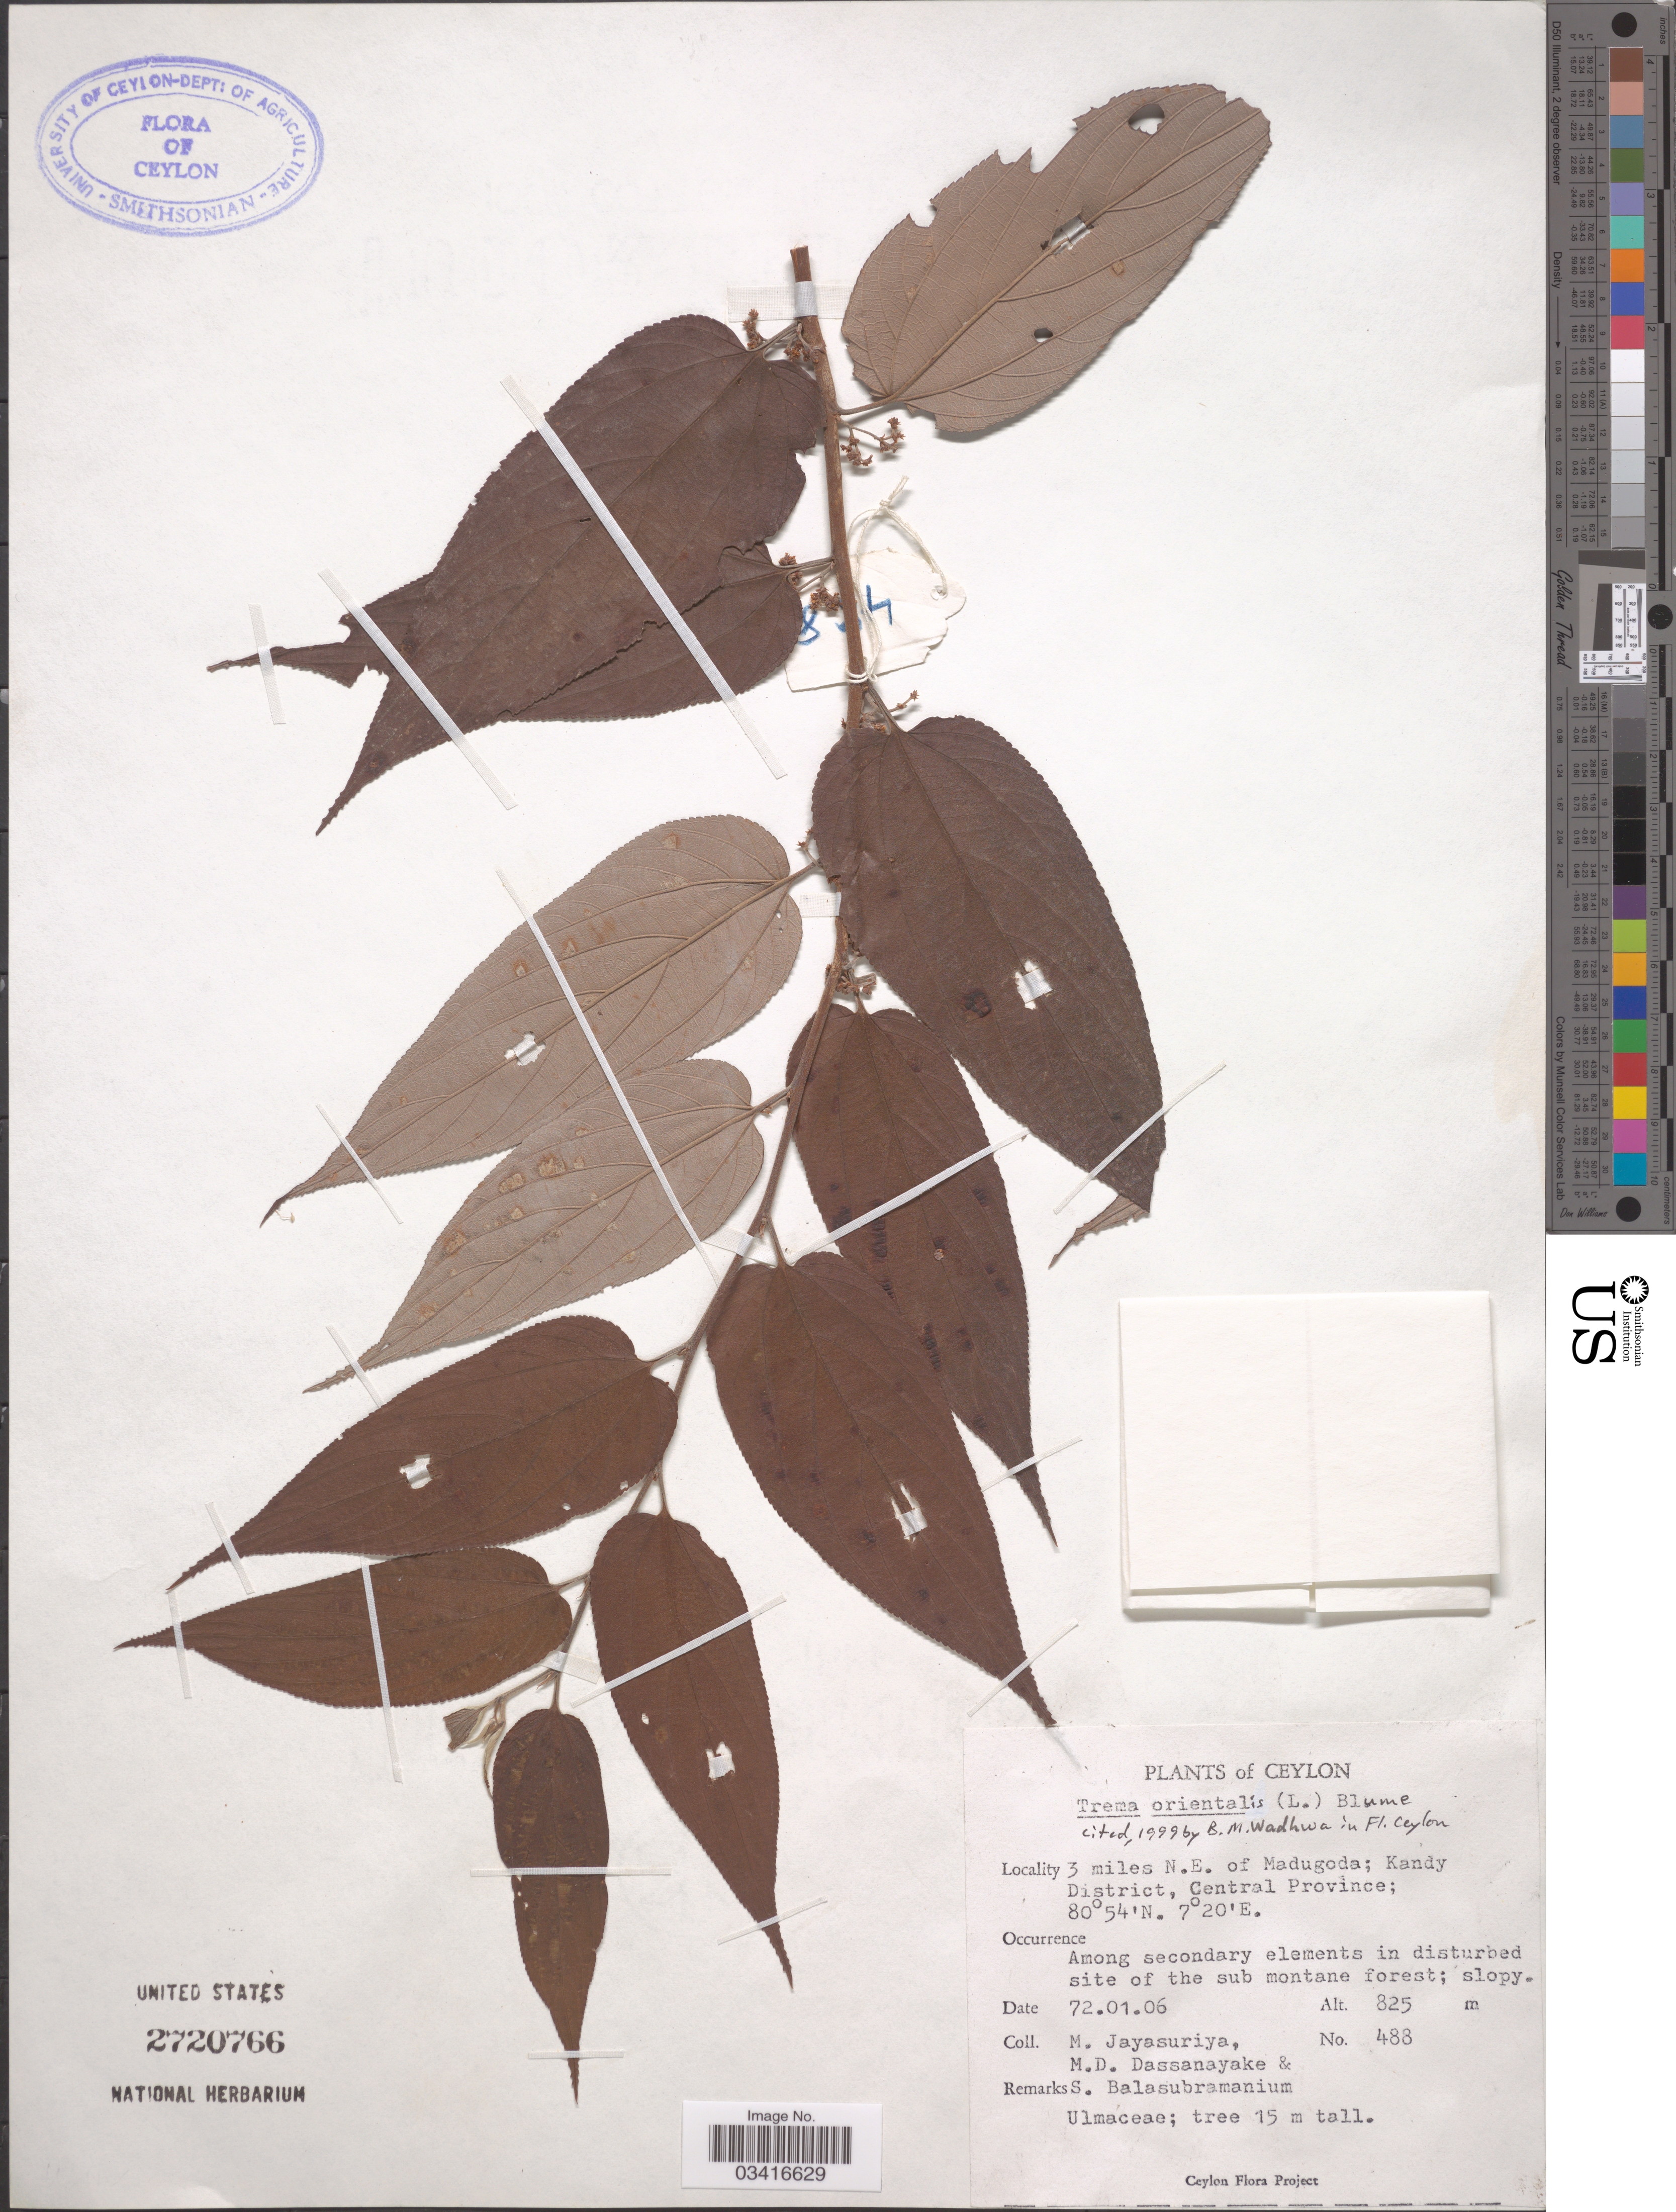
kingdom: Plantae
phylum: Tracheophyta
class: Magnoliopsida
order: Rosales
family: Cannabaceae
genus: Trema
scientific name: Trema orientale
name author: (L.) Blume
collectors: M. Jayasuriya, M. D. Dassanayake & S. Balasubramanium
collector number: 488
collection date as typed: Transcribed d/m/y: 6/1/72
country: Sri Lanka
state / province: Central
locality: Ceylon. 3 miles N.E. of Madugoda; Kandy District.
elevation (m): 825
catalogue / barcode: US 2720766